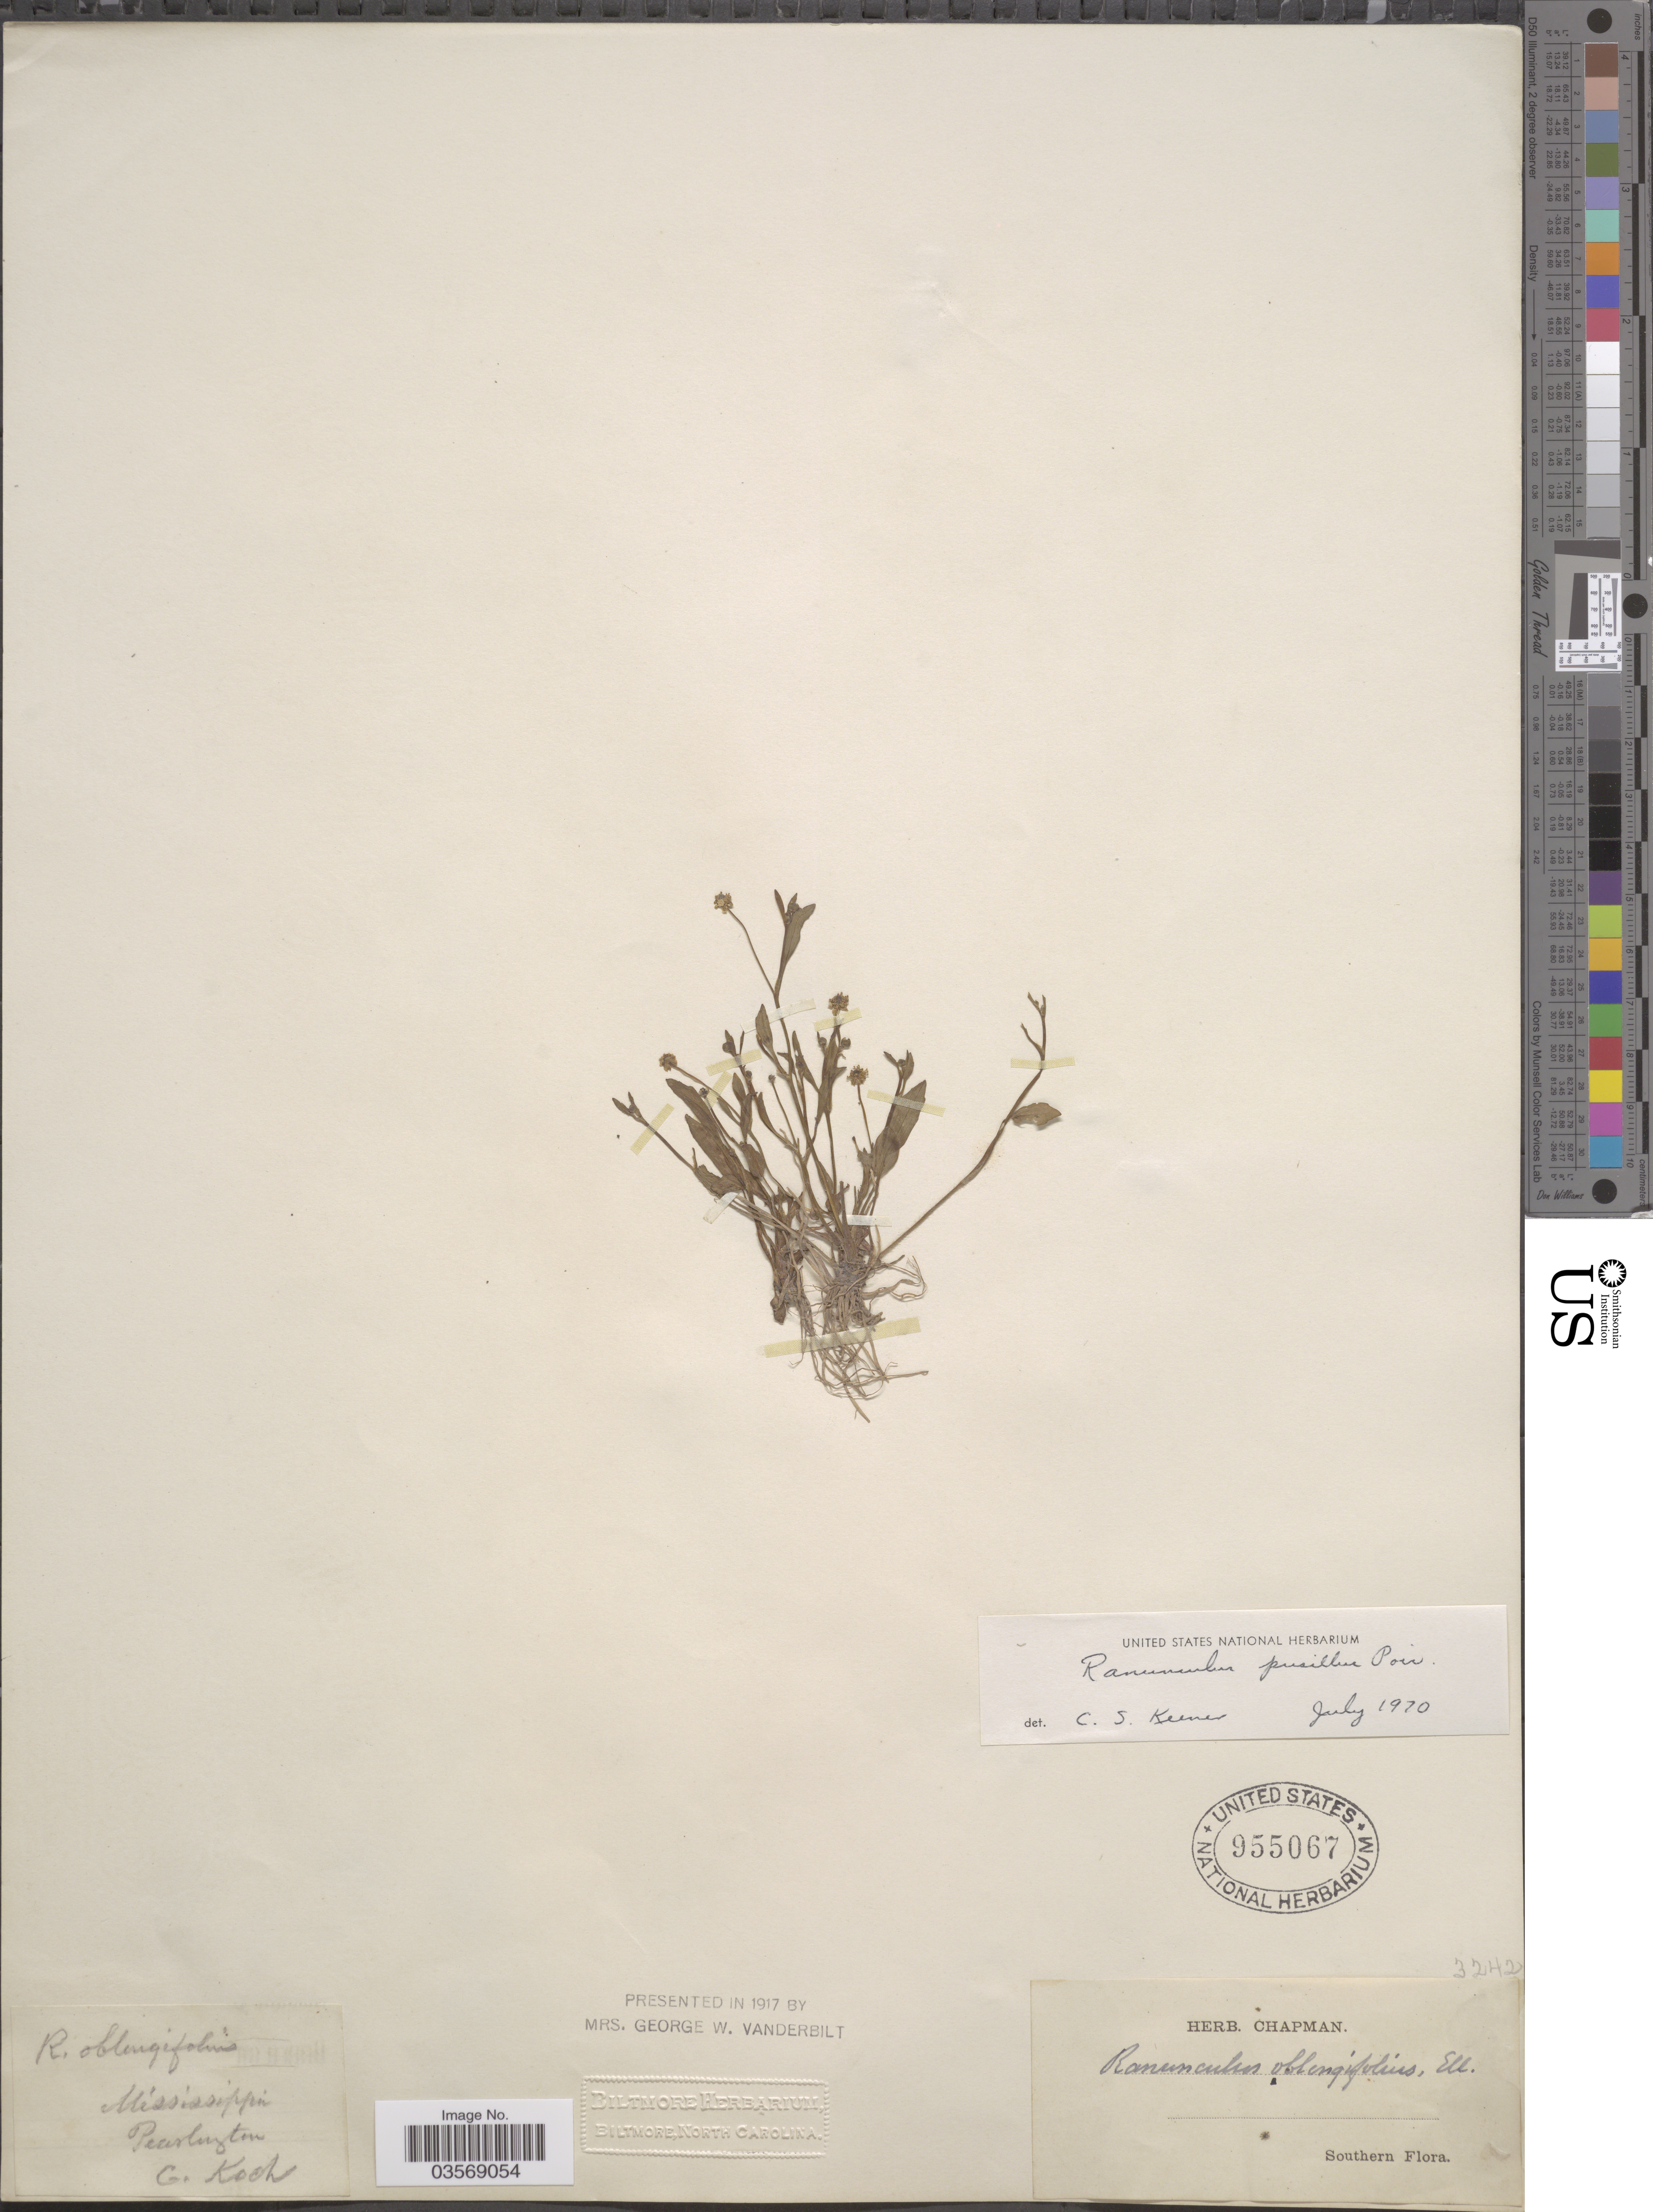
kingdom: Plantae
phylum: Tracheophyta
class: Magnoliopsida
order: Ranunculales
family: Ranunculaceae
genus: Ranunculus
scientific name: Ranunculus pusillus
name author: Poir.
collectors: C. Koch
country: United States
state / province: Mississippi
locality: Pearlington. Southern.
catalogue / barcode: US 955067